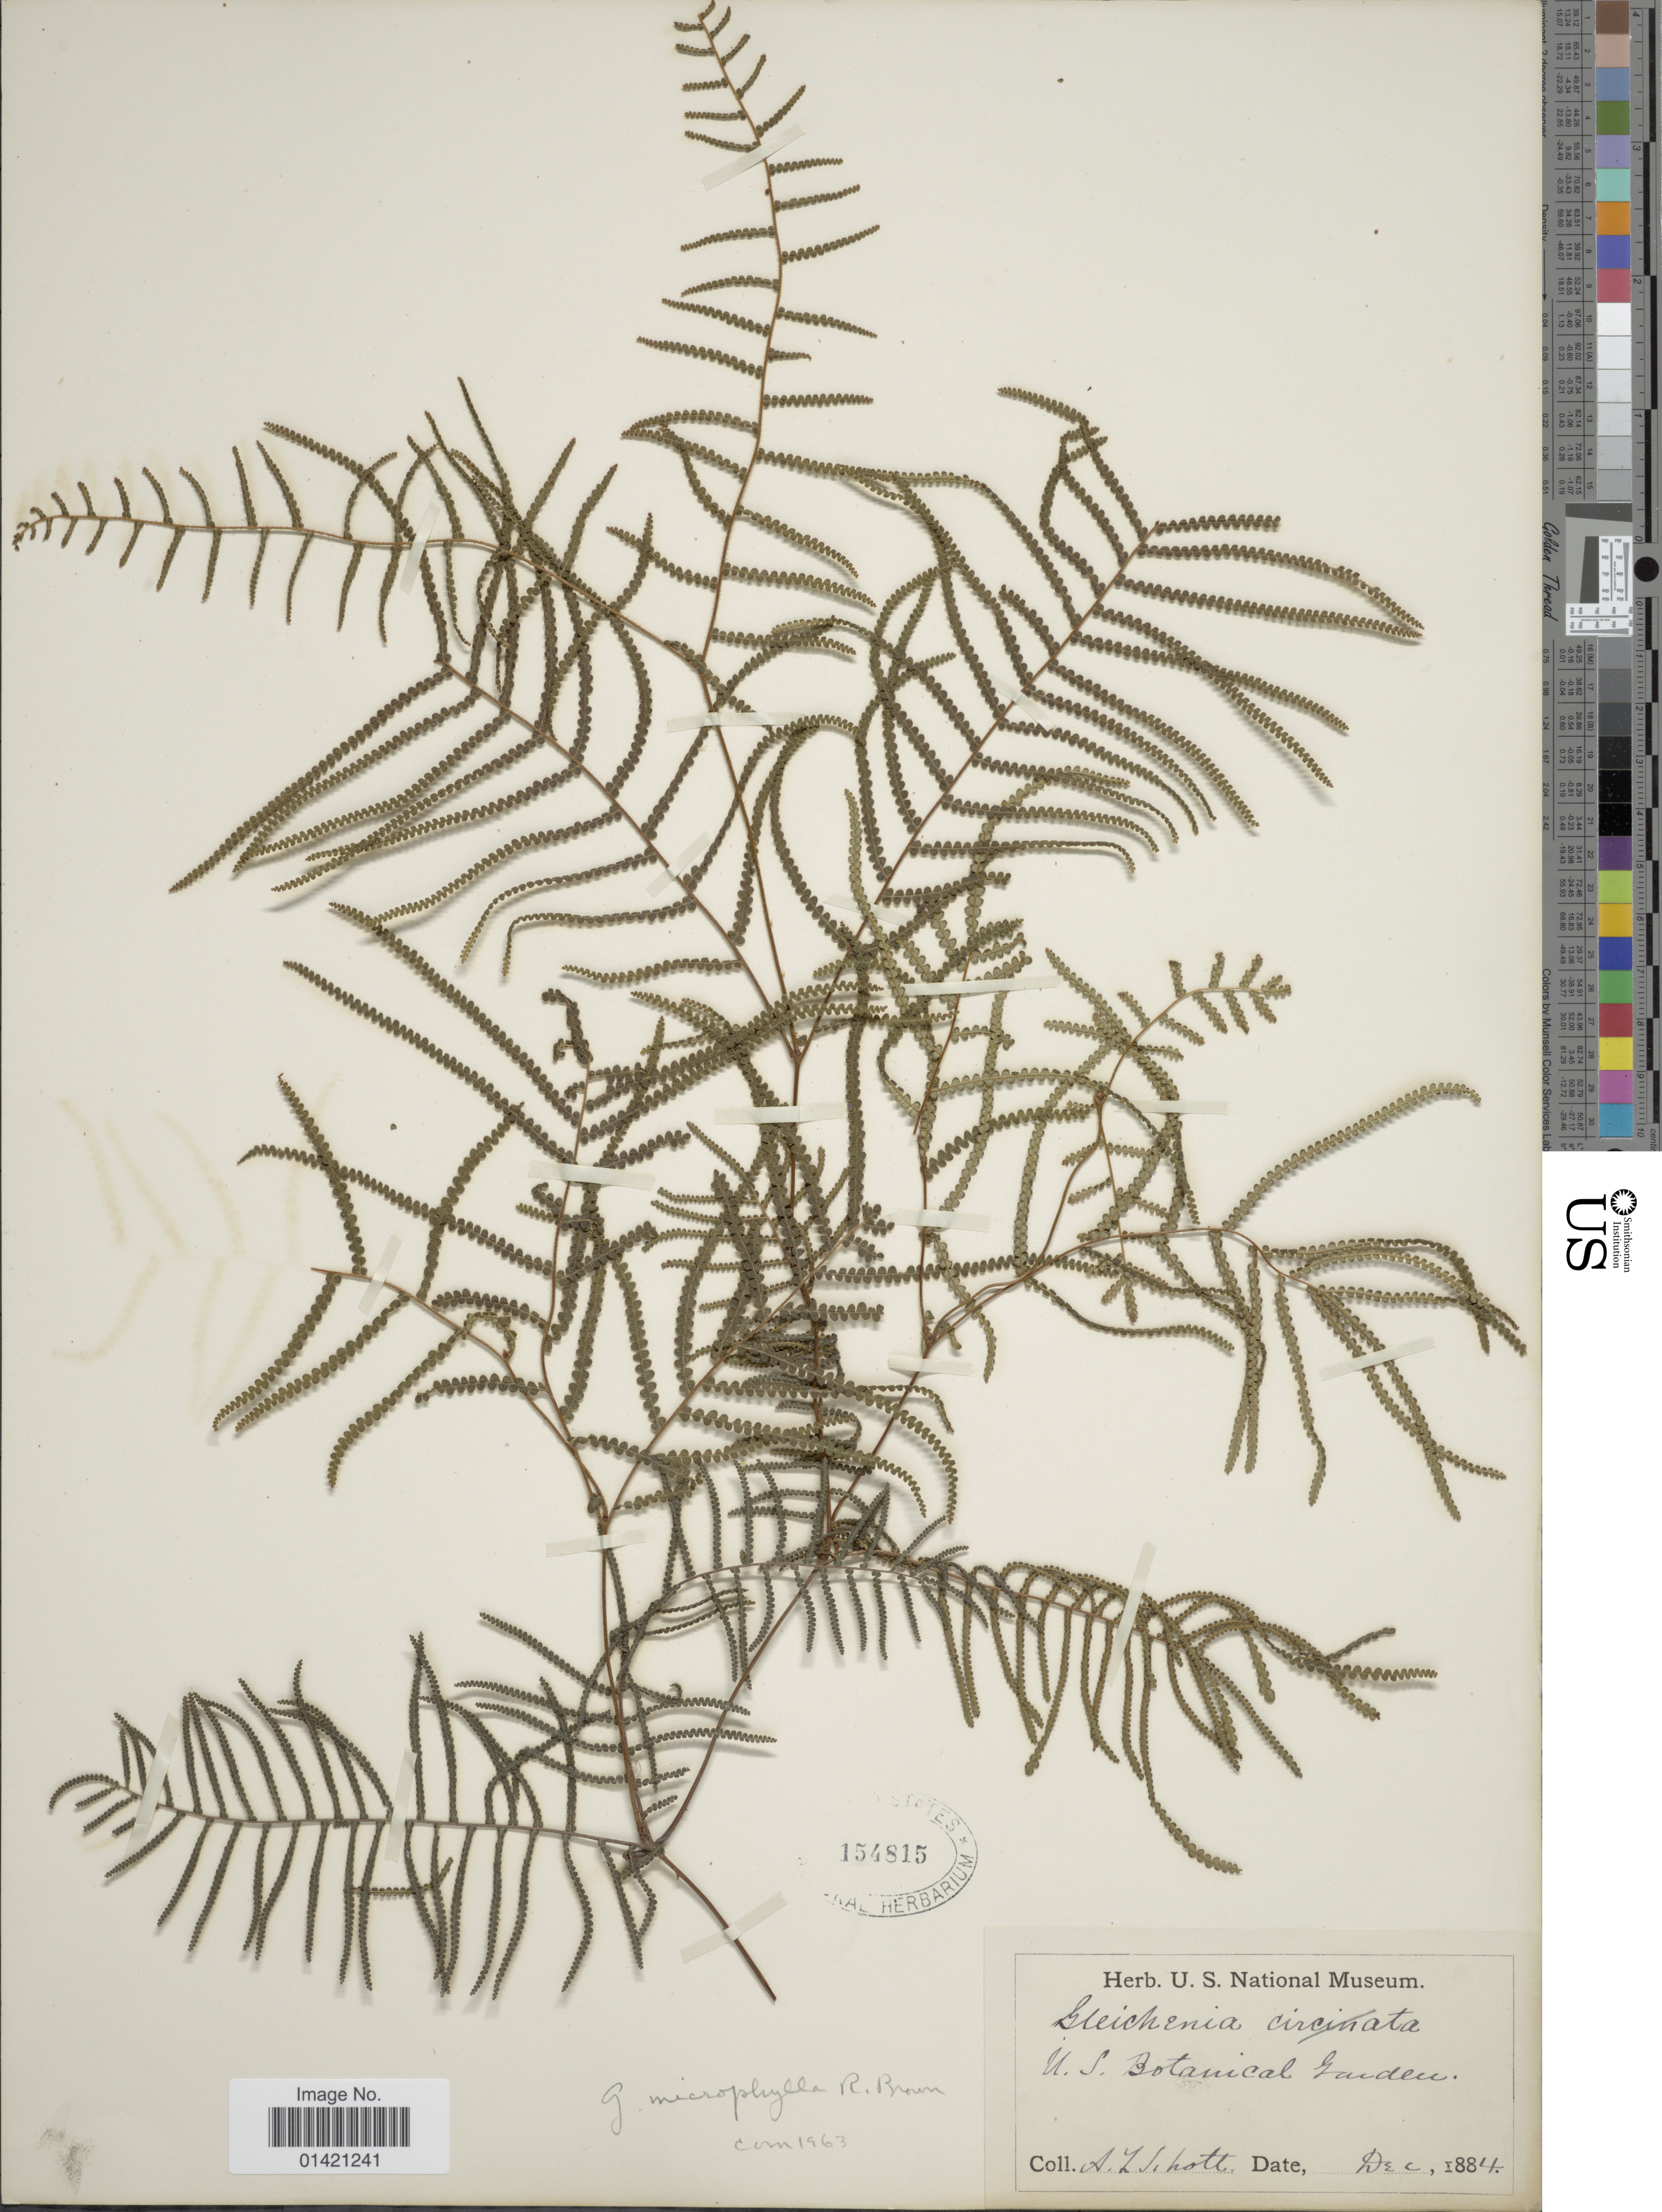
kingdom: Plantae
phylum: Tracheophyta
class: Polypodiopsida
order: Gleicheniales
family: Gleicheniaceae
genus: Gleichenia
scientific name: Gleichenia microphylla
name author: R. Br.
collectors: A. L. Schott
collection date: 1884-12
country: United States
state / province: District of Columbia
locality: U.S. Botanical Garden.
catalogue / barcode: US 154815